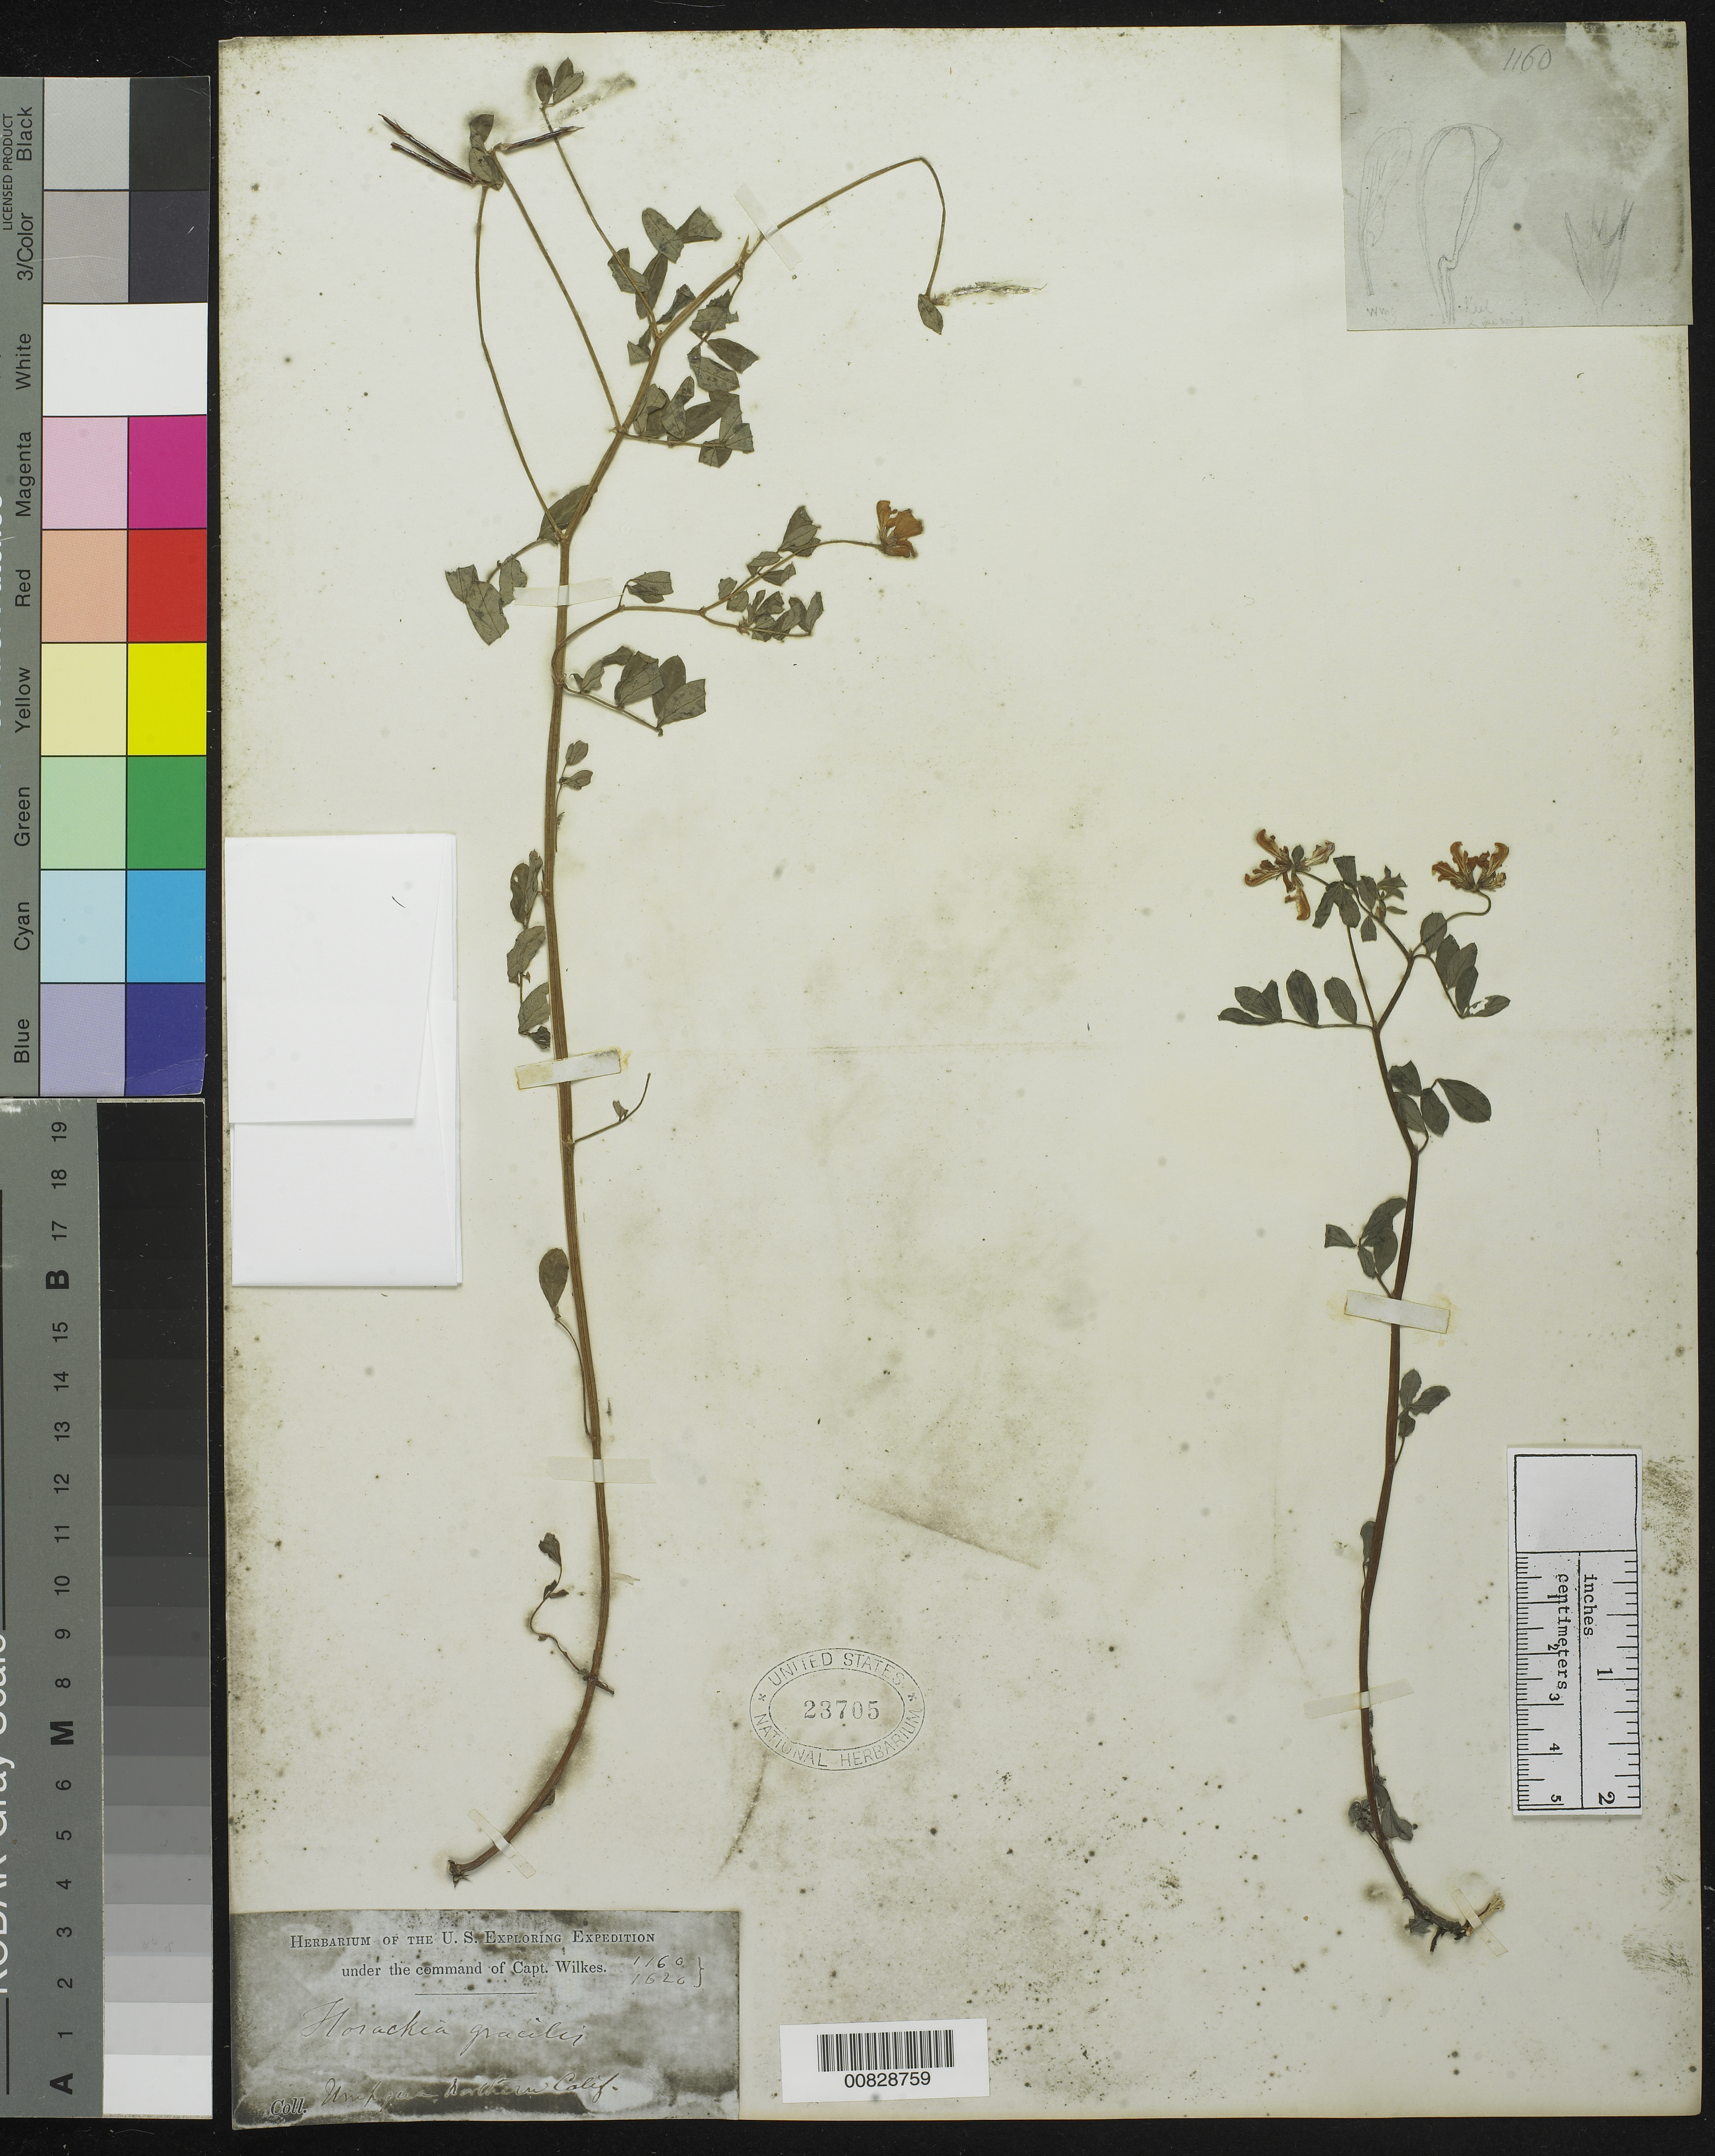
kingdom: Plantae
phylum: Tracheophyta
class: Magnoliopsida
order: Fabales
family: Fabaceae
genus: Hosackia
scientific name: Hosackia gracilis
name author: Benth.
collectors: Wilkes Explor. Exped.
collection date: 1838/1842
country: United States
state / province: California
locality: Umpqua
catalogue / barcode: US 23705